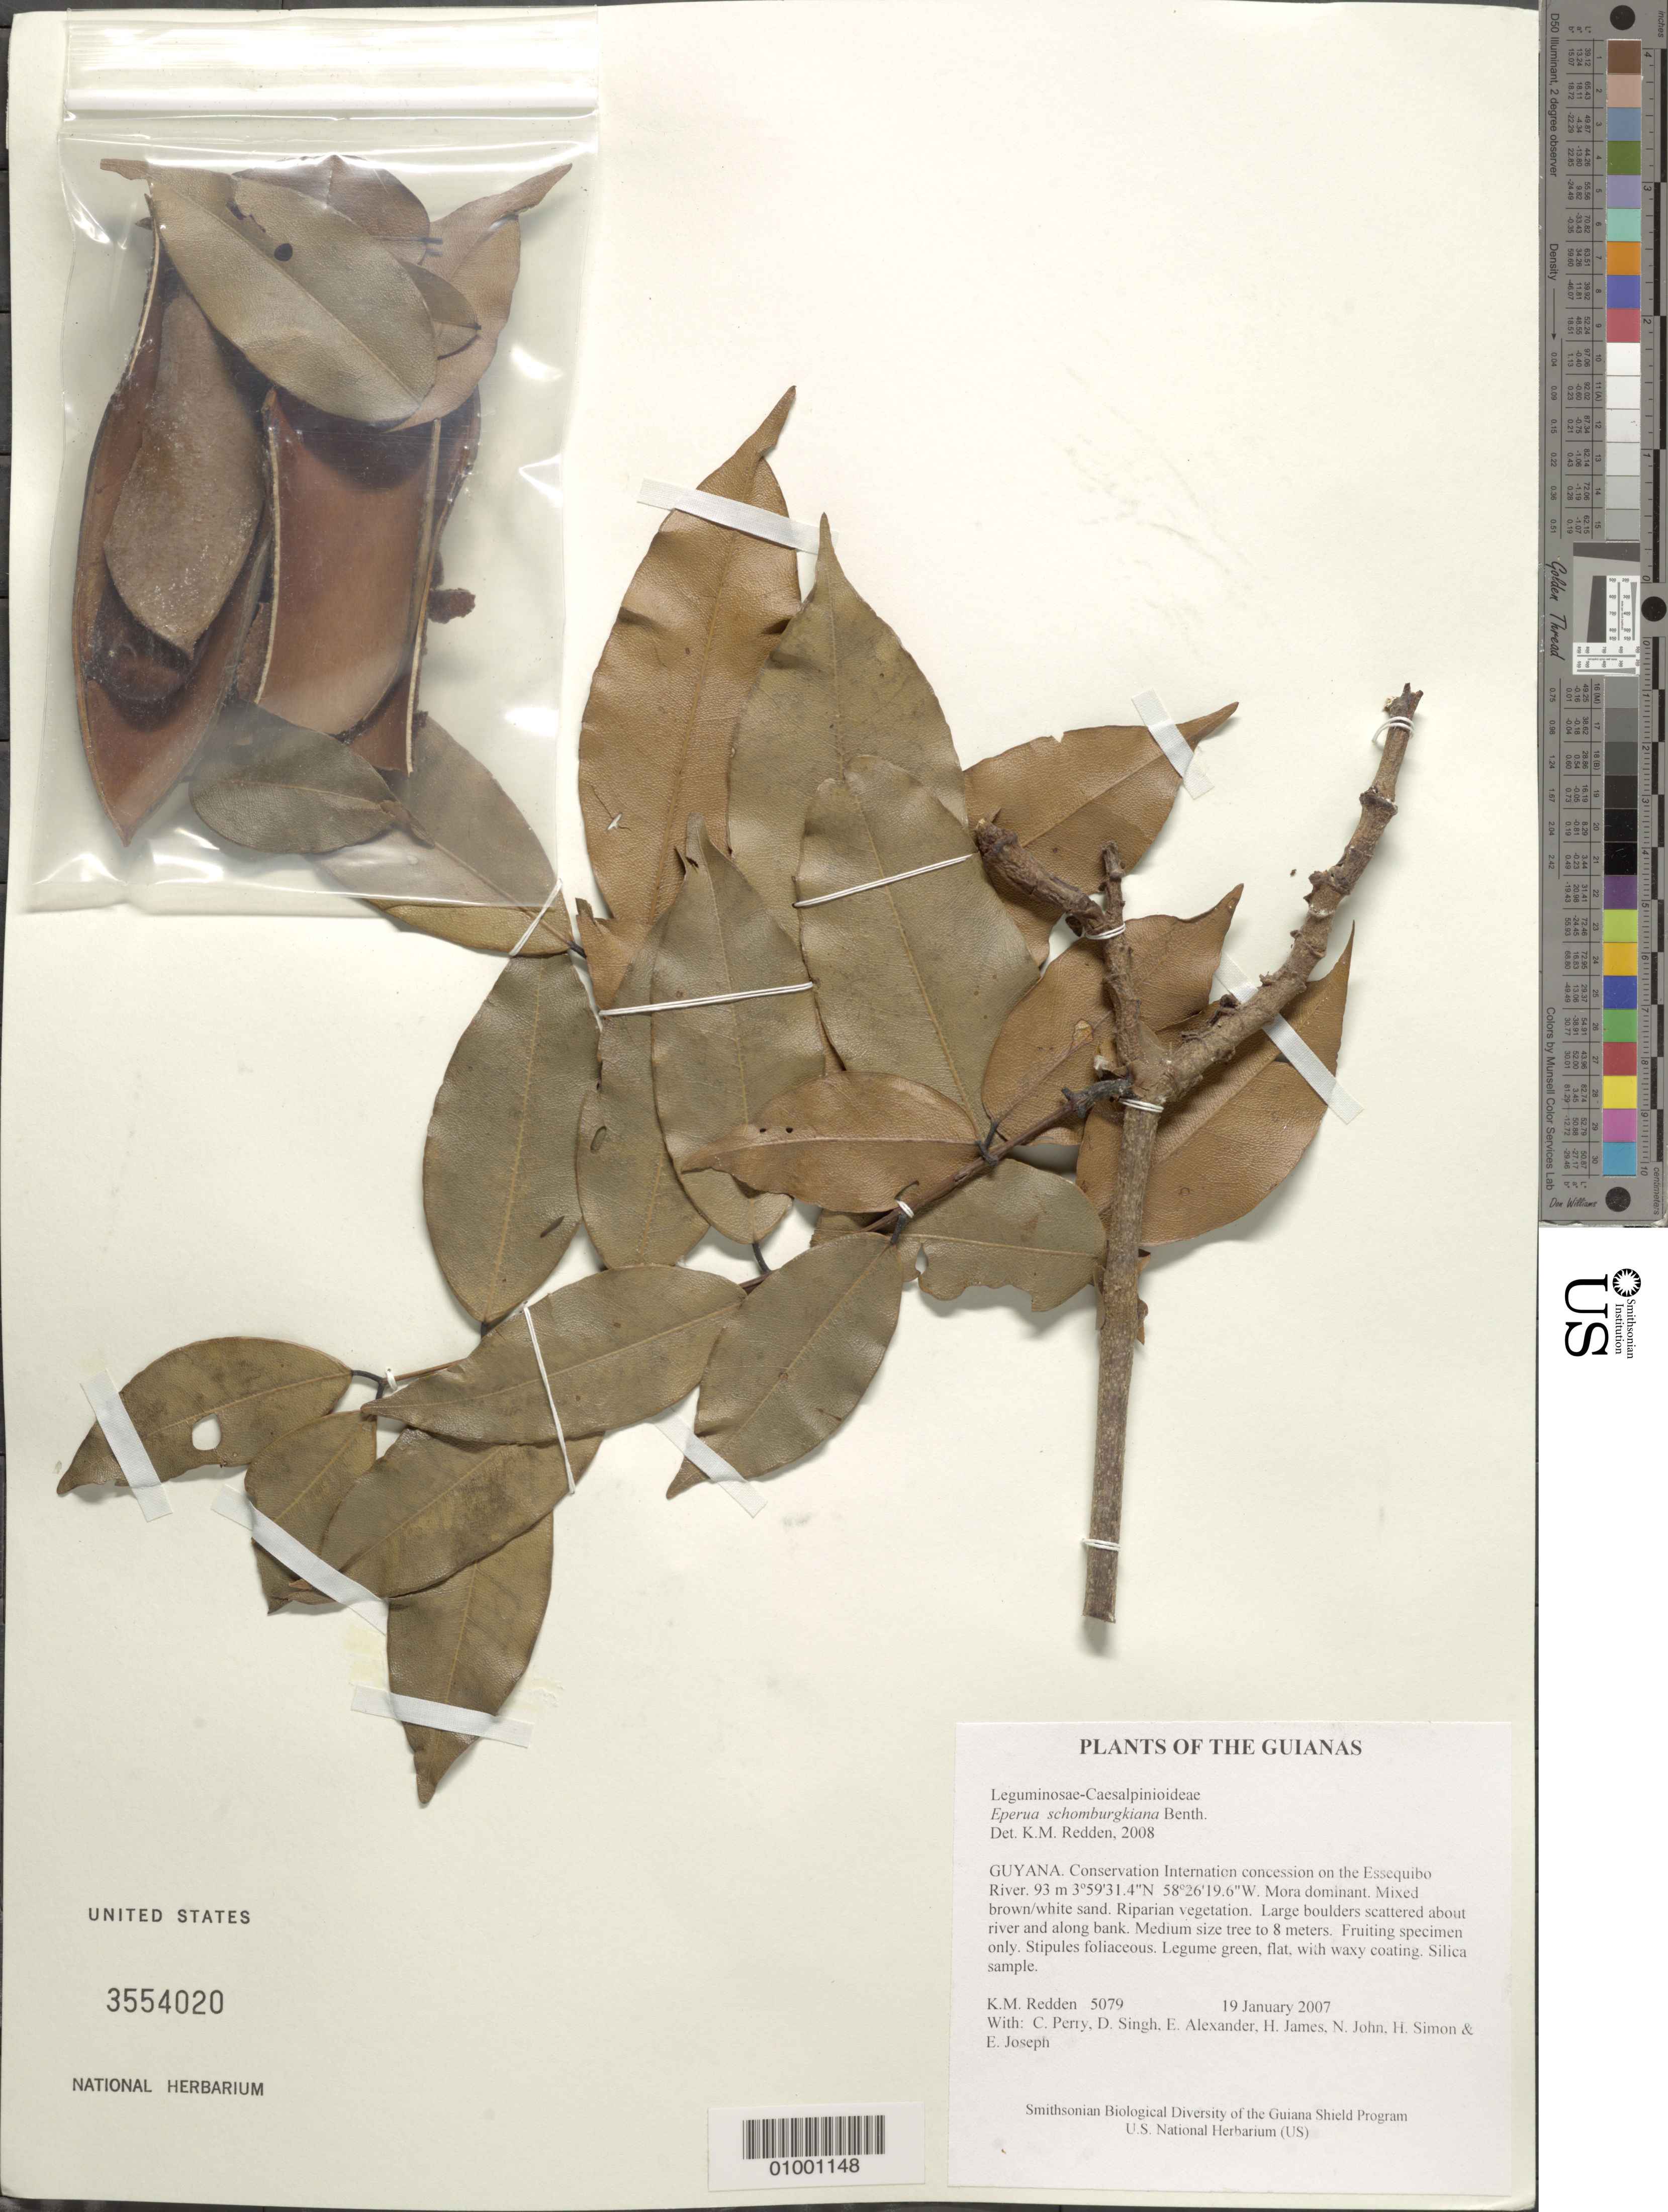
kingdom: Plantae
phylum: Tracheophyta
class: Magnoliopsida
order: Fabales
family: Fabaceae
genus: Eperua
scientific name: Eperua schomburgkiana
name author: Benth.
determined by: Redden, K. M.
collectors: K. M. Redden, C. Perry, D. Singh, E. Alexander, H. James, N. John, H. Simon & E. Joseph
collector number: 5079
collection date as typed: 19 January 2007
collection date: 2007-01-19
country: Guyana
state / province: U. Takutu-U. Essequibo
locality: Conservation International concession on the Essequibo River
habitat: Mora dominant. Mixed brown/white sand. Riparian vegetation. Large boulders scattered about river and along bank.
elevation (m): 93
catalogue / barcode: US 3554020